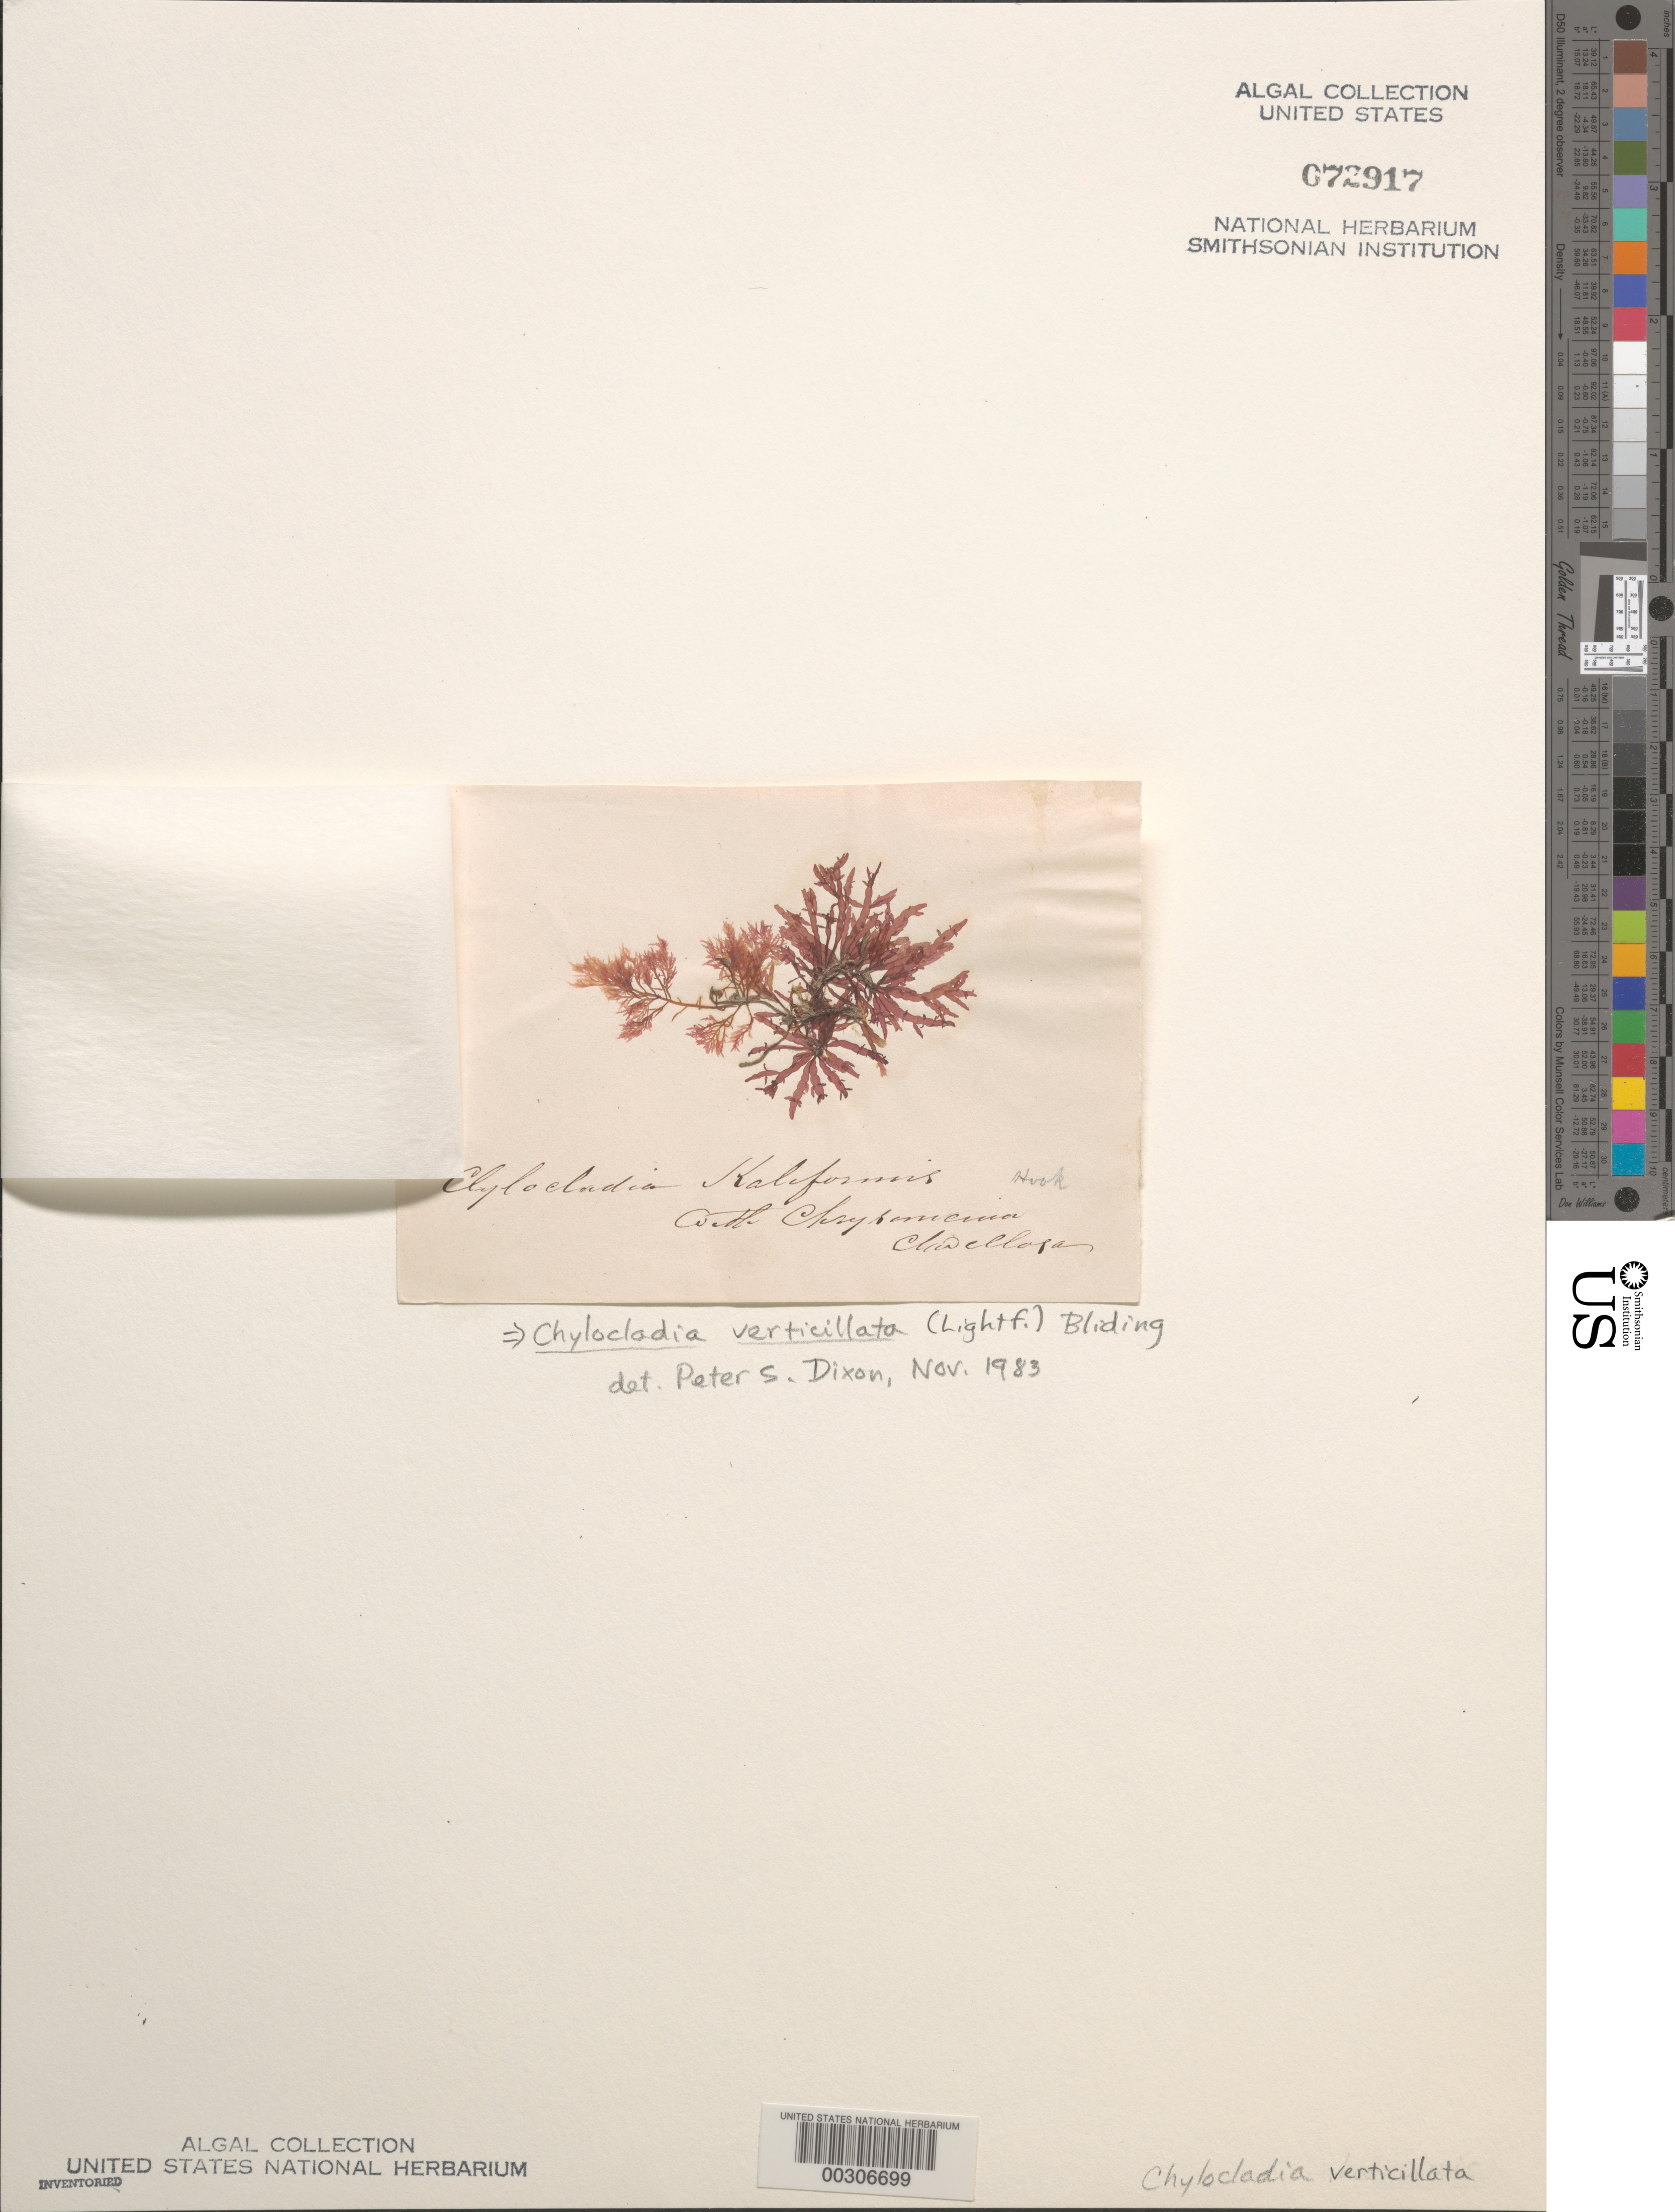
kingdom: Plantae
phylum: Rhodophyta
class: Florideophyceae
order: Rhodymeniales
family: Champiaceae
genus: Chylocladia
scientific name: Chylocladia verticillata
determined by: Dixon, P. S.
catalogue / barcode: US 72917